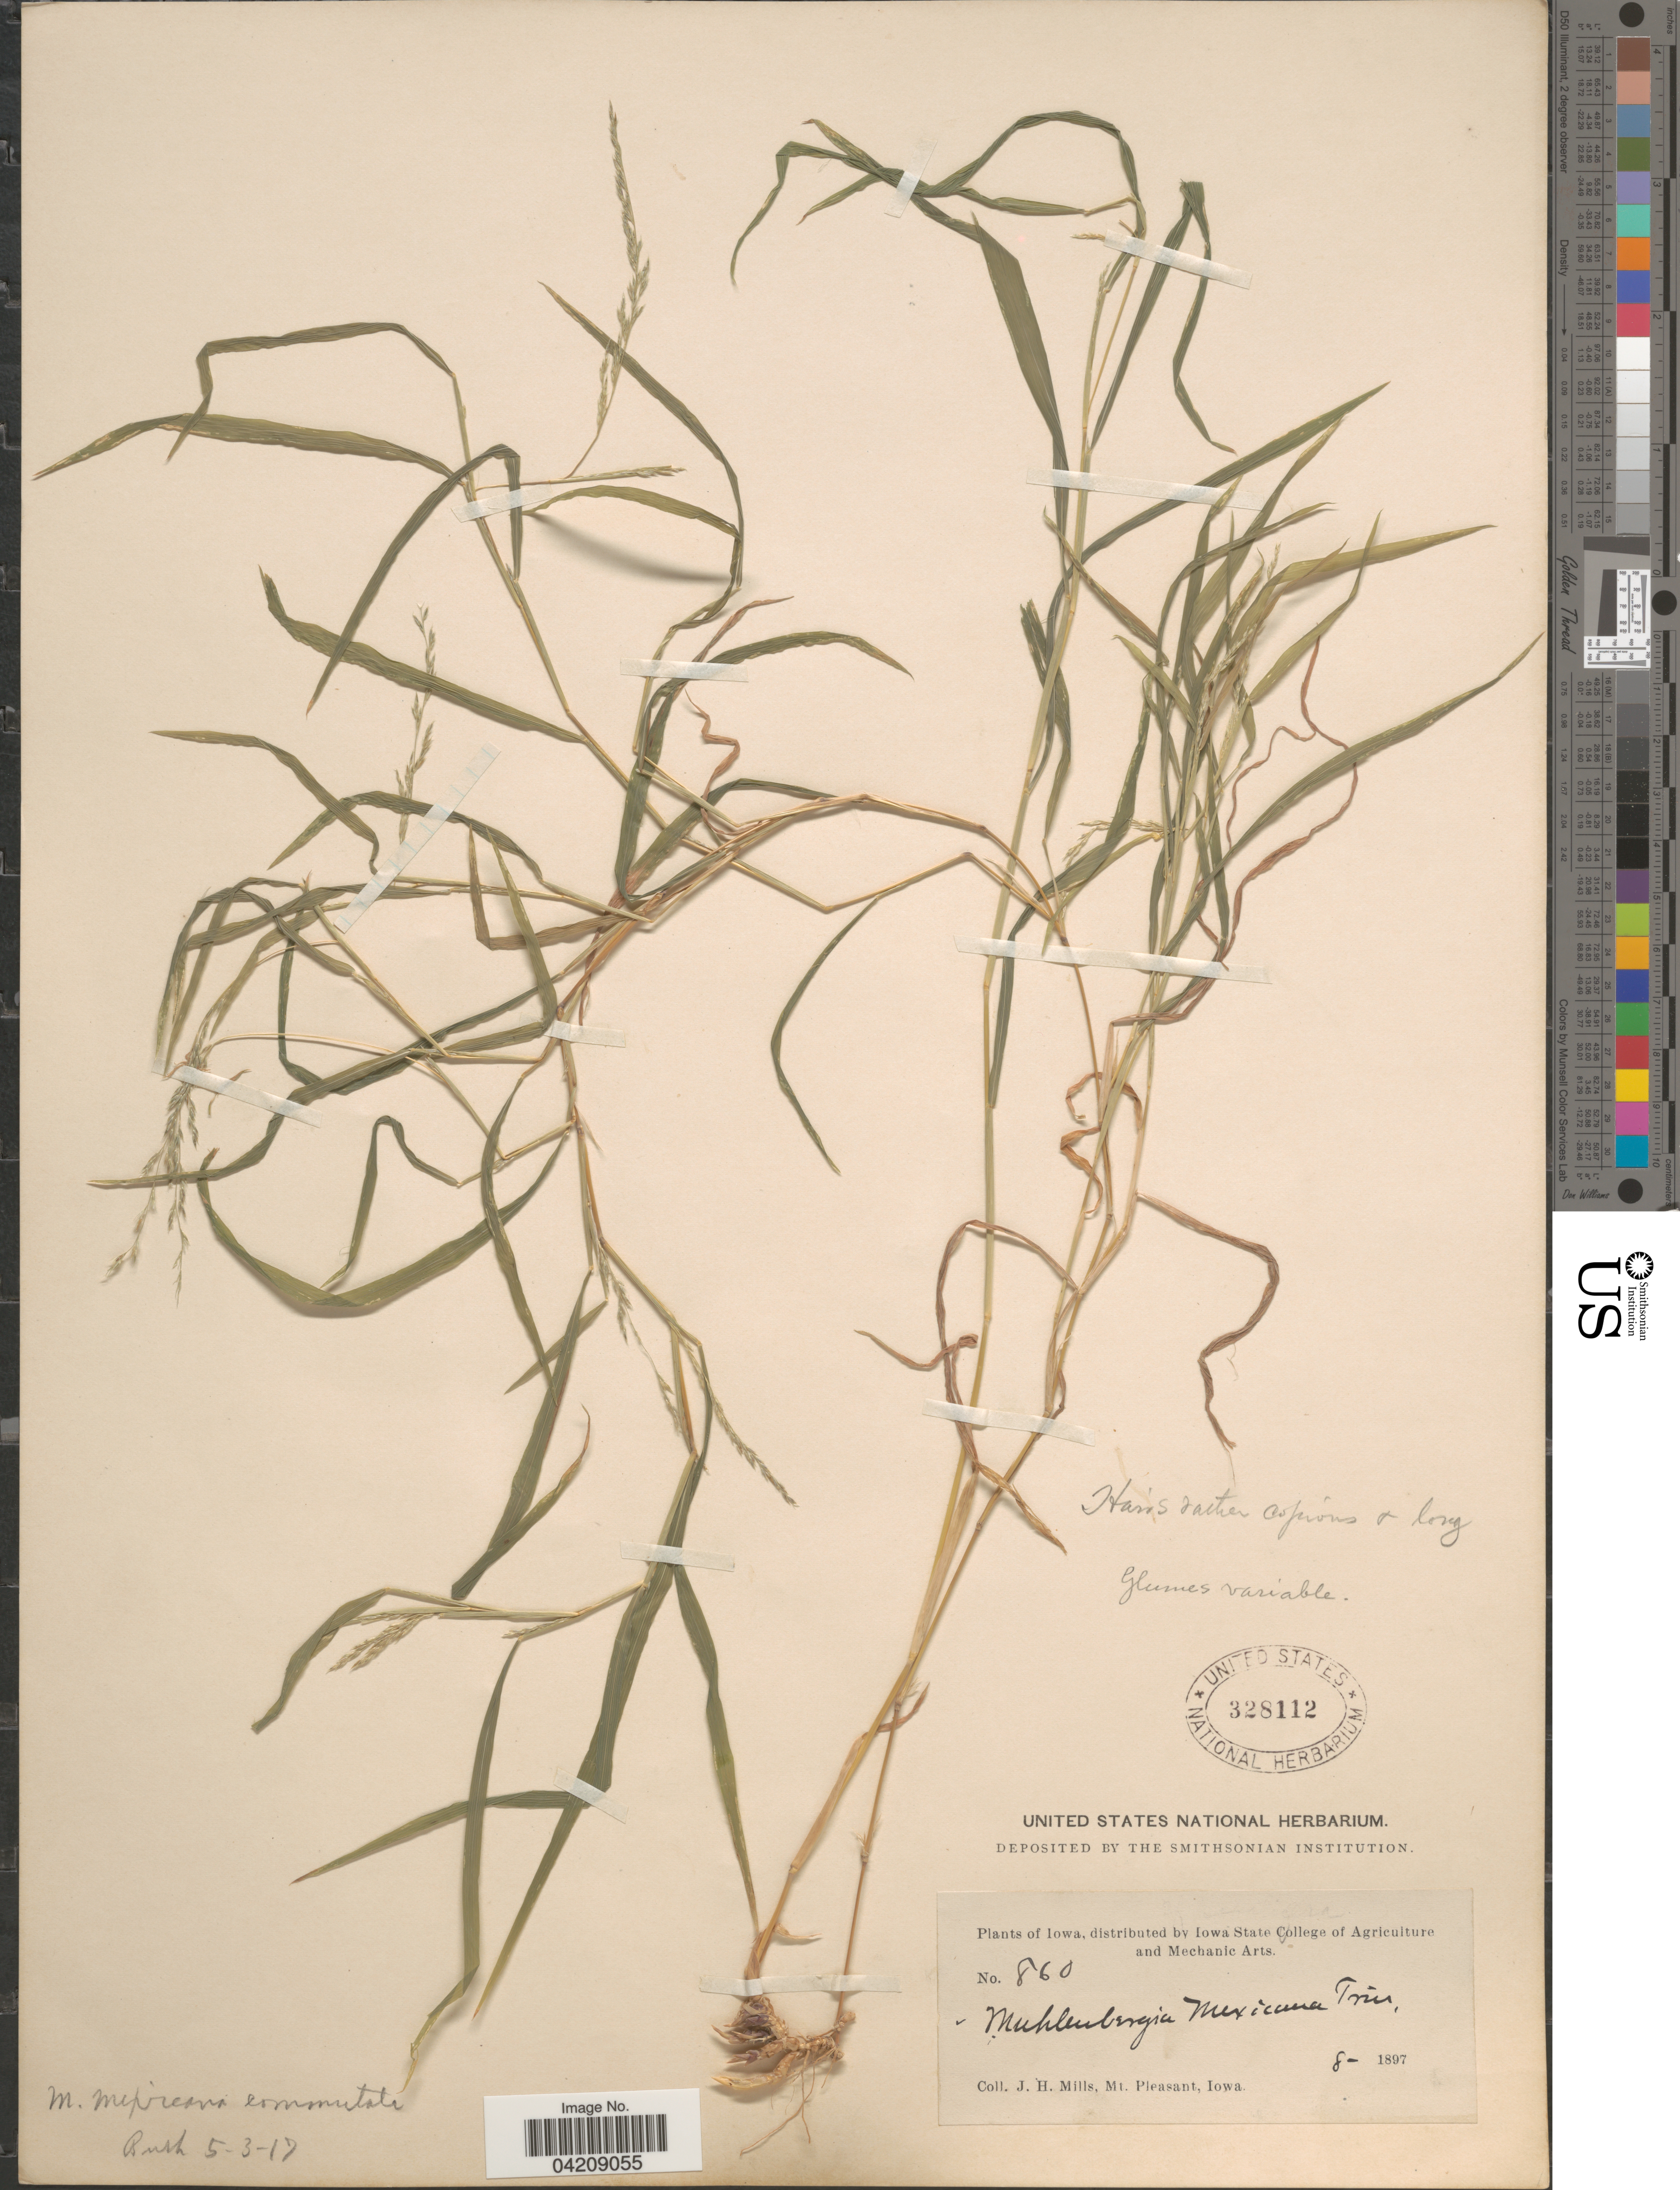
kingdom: Plantae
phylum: Tracheophyta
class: Liliopsida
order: Poales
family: Poaceae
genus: Muhlenbergia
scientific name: Muhlenbergia frondosa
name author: (Poir.) Fernald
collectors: J. Mills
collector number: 860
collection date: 1897-08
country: United States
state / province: Iowa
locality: Mt. Pleasant.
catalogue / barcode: US 328112